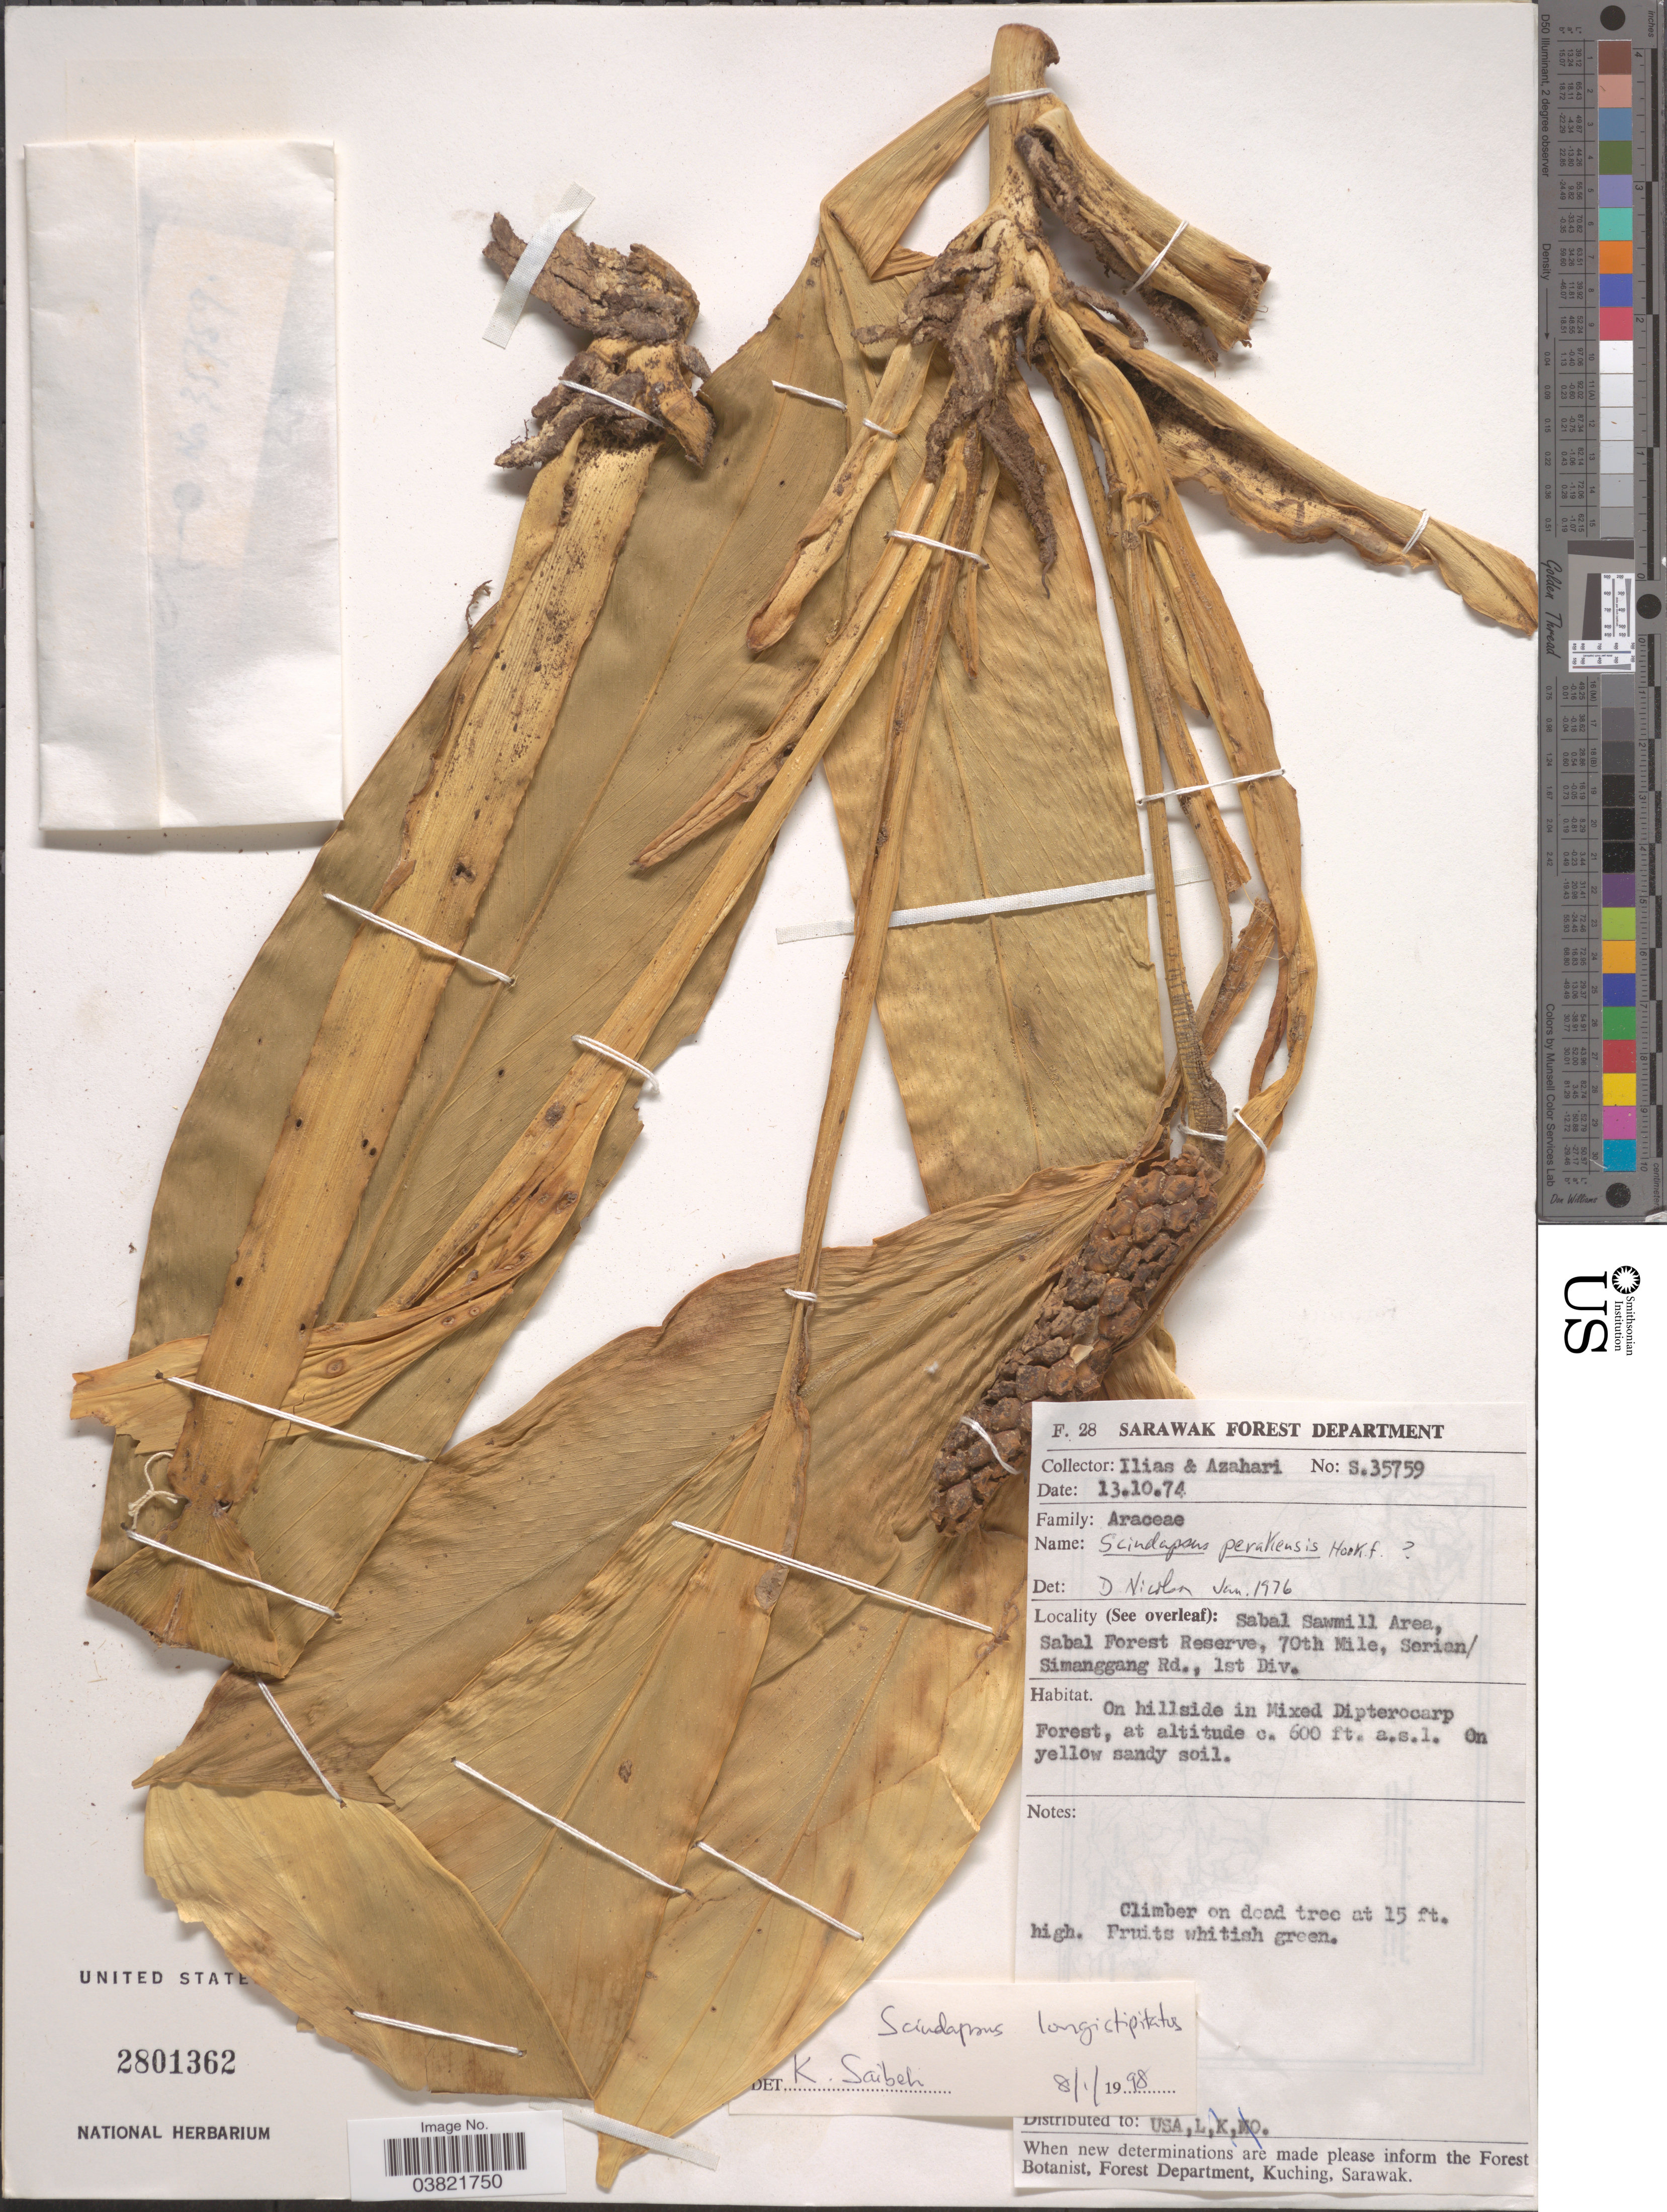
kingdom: Plantae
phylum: Tracheophyta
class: Liliopsida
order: Alismatales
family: Araceae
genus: Scindapsus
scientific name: Scindapsus longistipitatus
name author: Merr.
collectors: Ilias & Azahari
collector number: S35759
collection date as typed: Transcribed d/m/y: 13/10/74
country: Malaysia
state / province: Sarawak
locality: Sabal Sawmill Area, Sabal Forest Reserve, 70th Mile, Serian/Simanggang Rd., 1st Div. On hillside in Mixed Dipterocarp Forest.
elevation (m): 183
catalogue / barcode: US 2801362